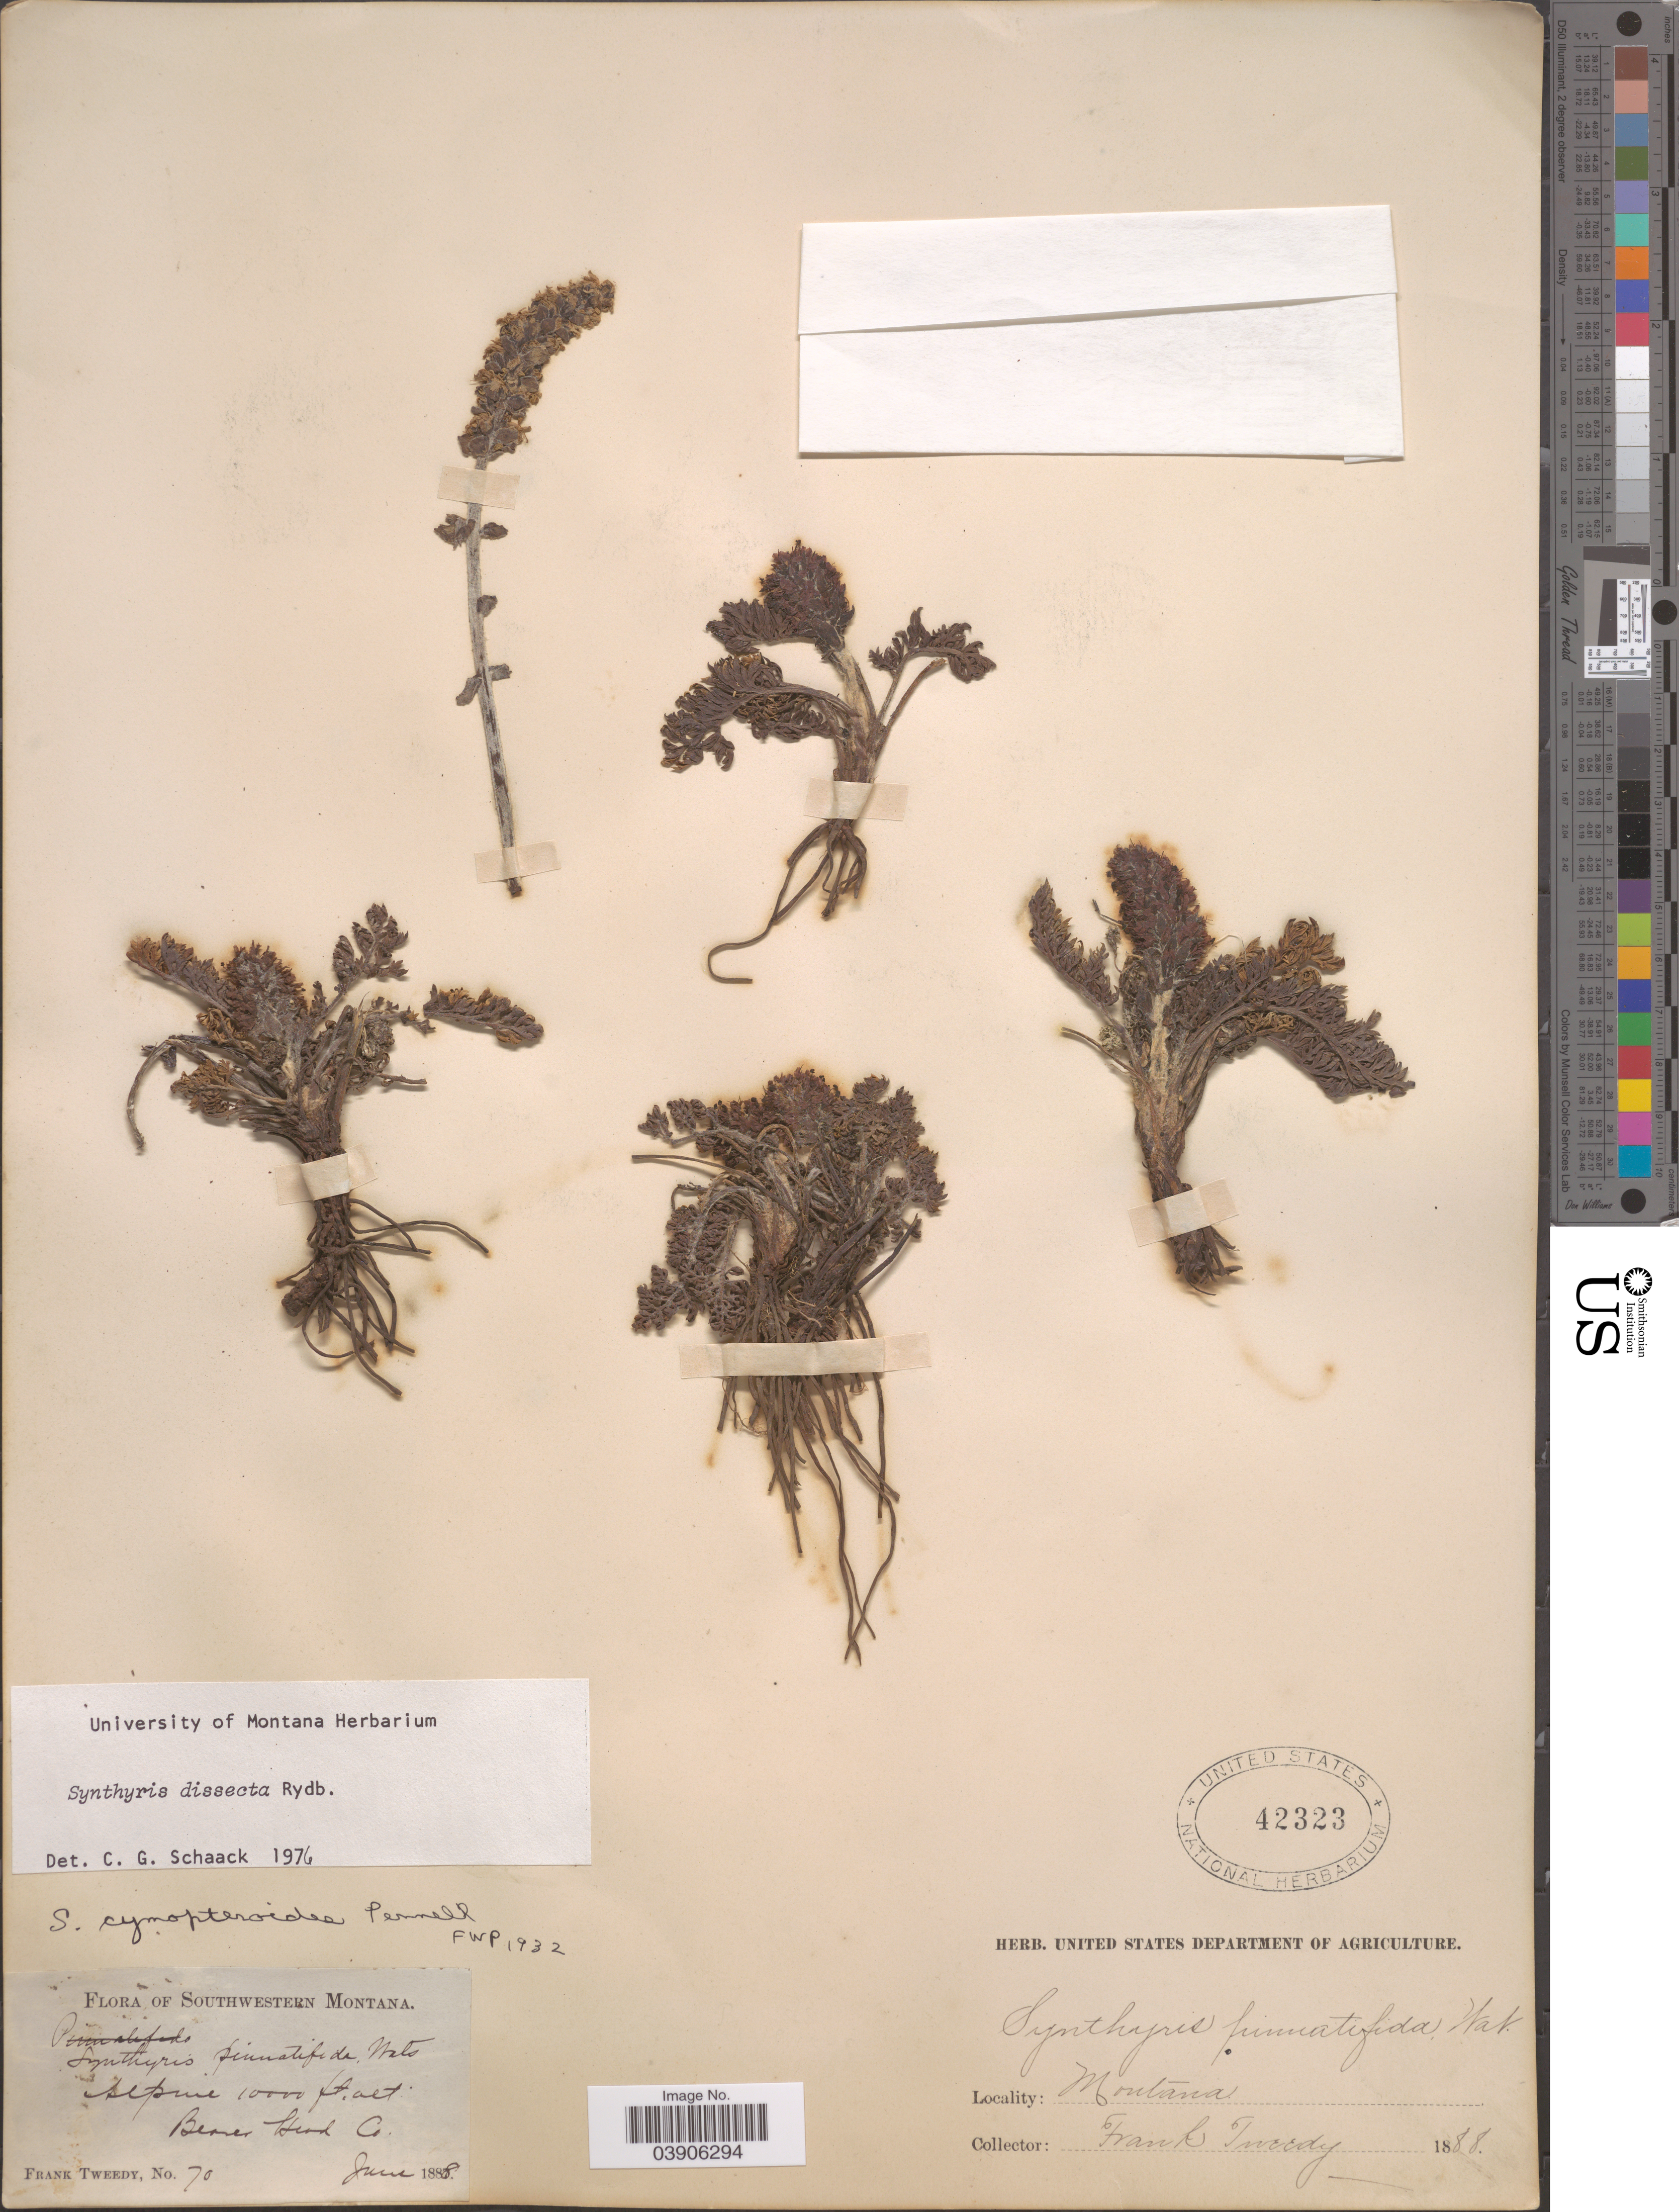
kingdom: Plantae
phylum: Tracheophyta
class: Magnoliopsida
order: Lamiales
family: Plantaginaceae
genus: Synthyris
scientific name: Synthyris dissecta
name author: Rydb.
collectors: F. Tweedy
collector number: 70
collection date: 1888-06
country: United States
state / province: Montana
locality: Southwestern Montana. Beaver Head Co.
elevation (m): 305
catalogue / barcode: US 42323